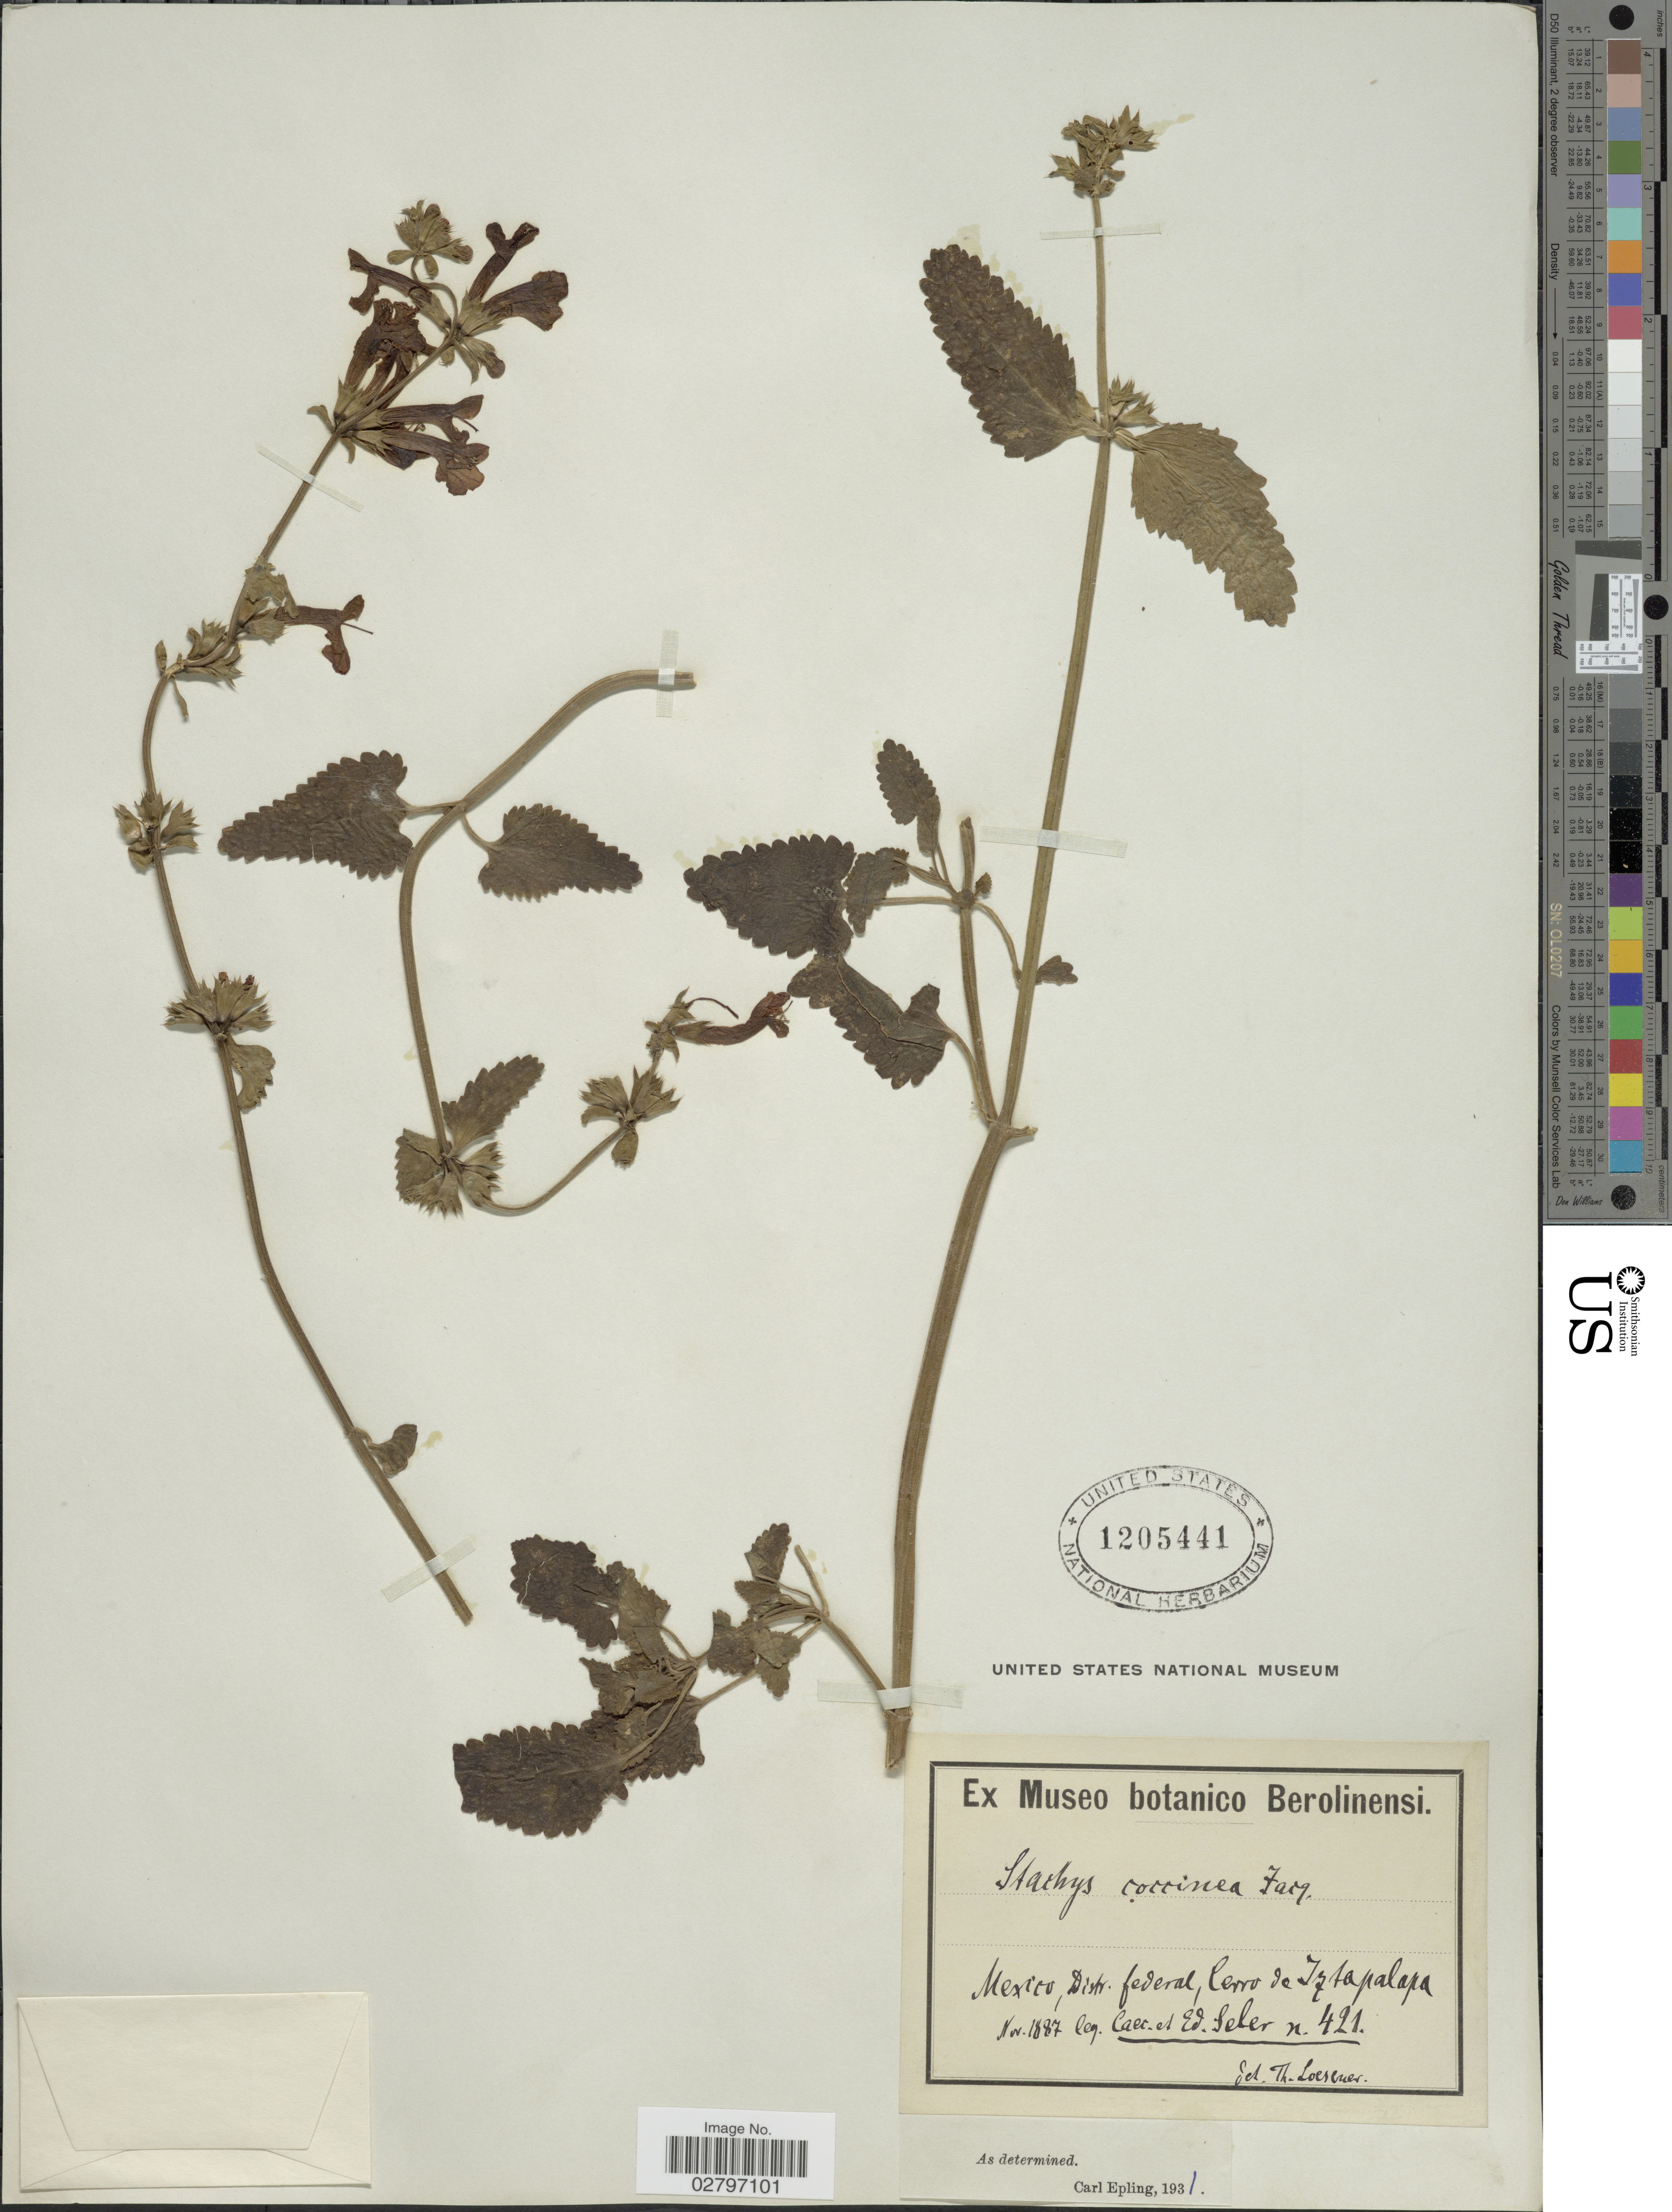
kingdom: Plantae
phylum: Tracheophyta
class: Magnoliopsida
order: Lamiales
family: Lamiaceae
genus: Stachys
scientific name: Stachys coccinea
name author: Ortega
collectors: C. Seler & E. G. Seler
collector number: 421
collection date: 1887-11-19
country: Mexico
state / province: Distrito Federal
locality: Distr. federal, Cerro de Iztapalapa.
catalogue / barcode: US 1205441